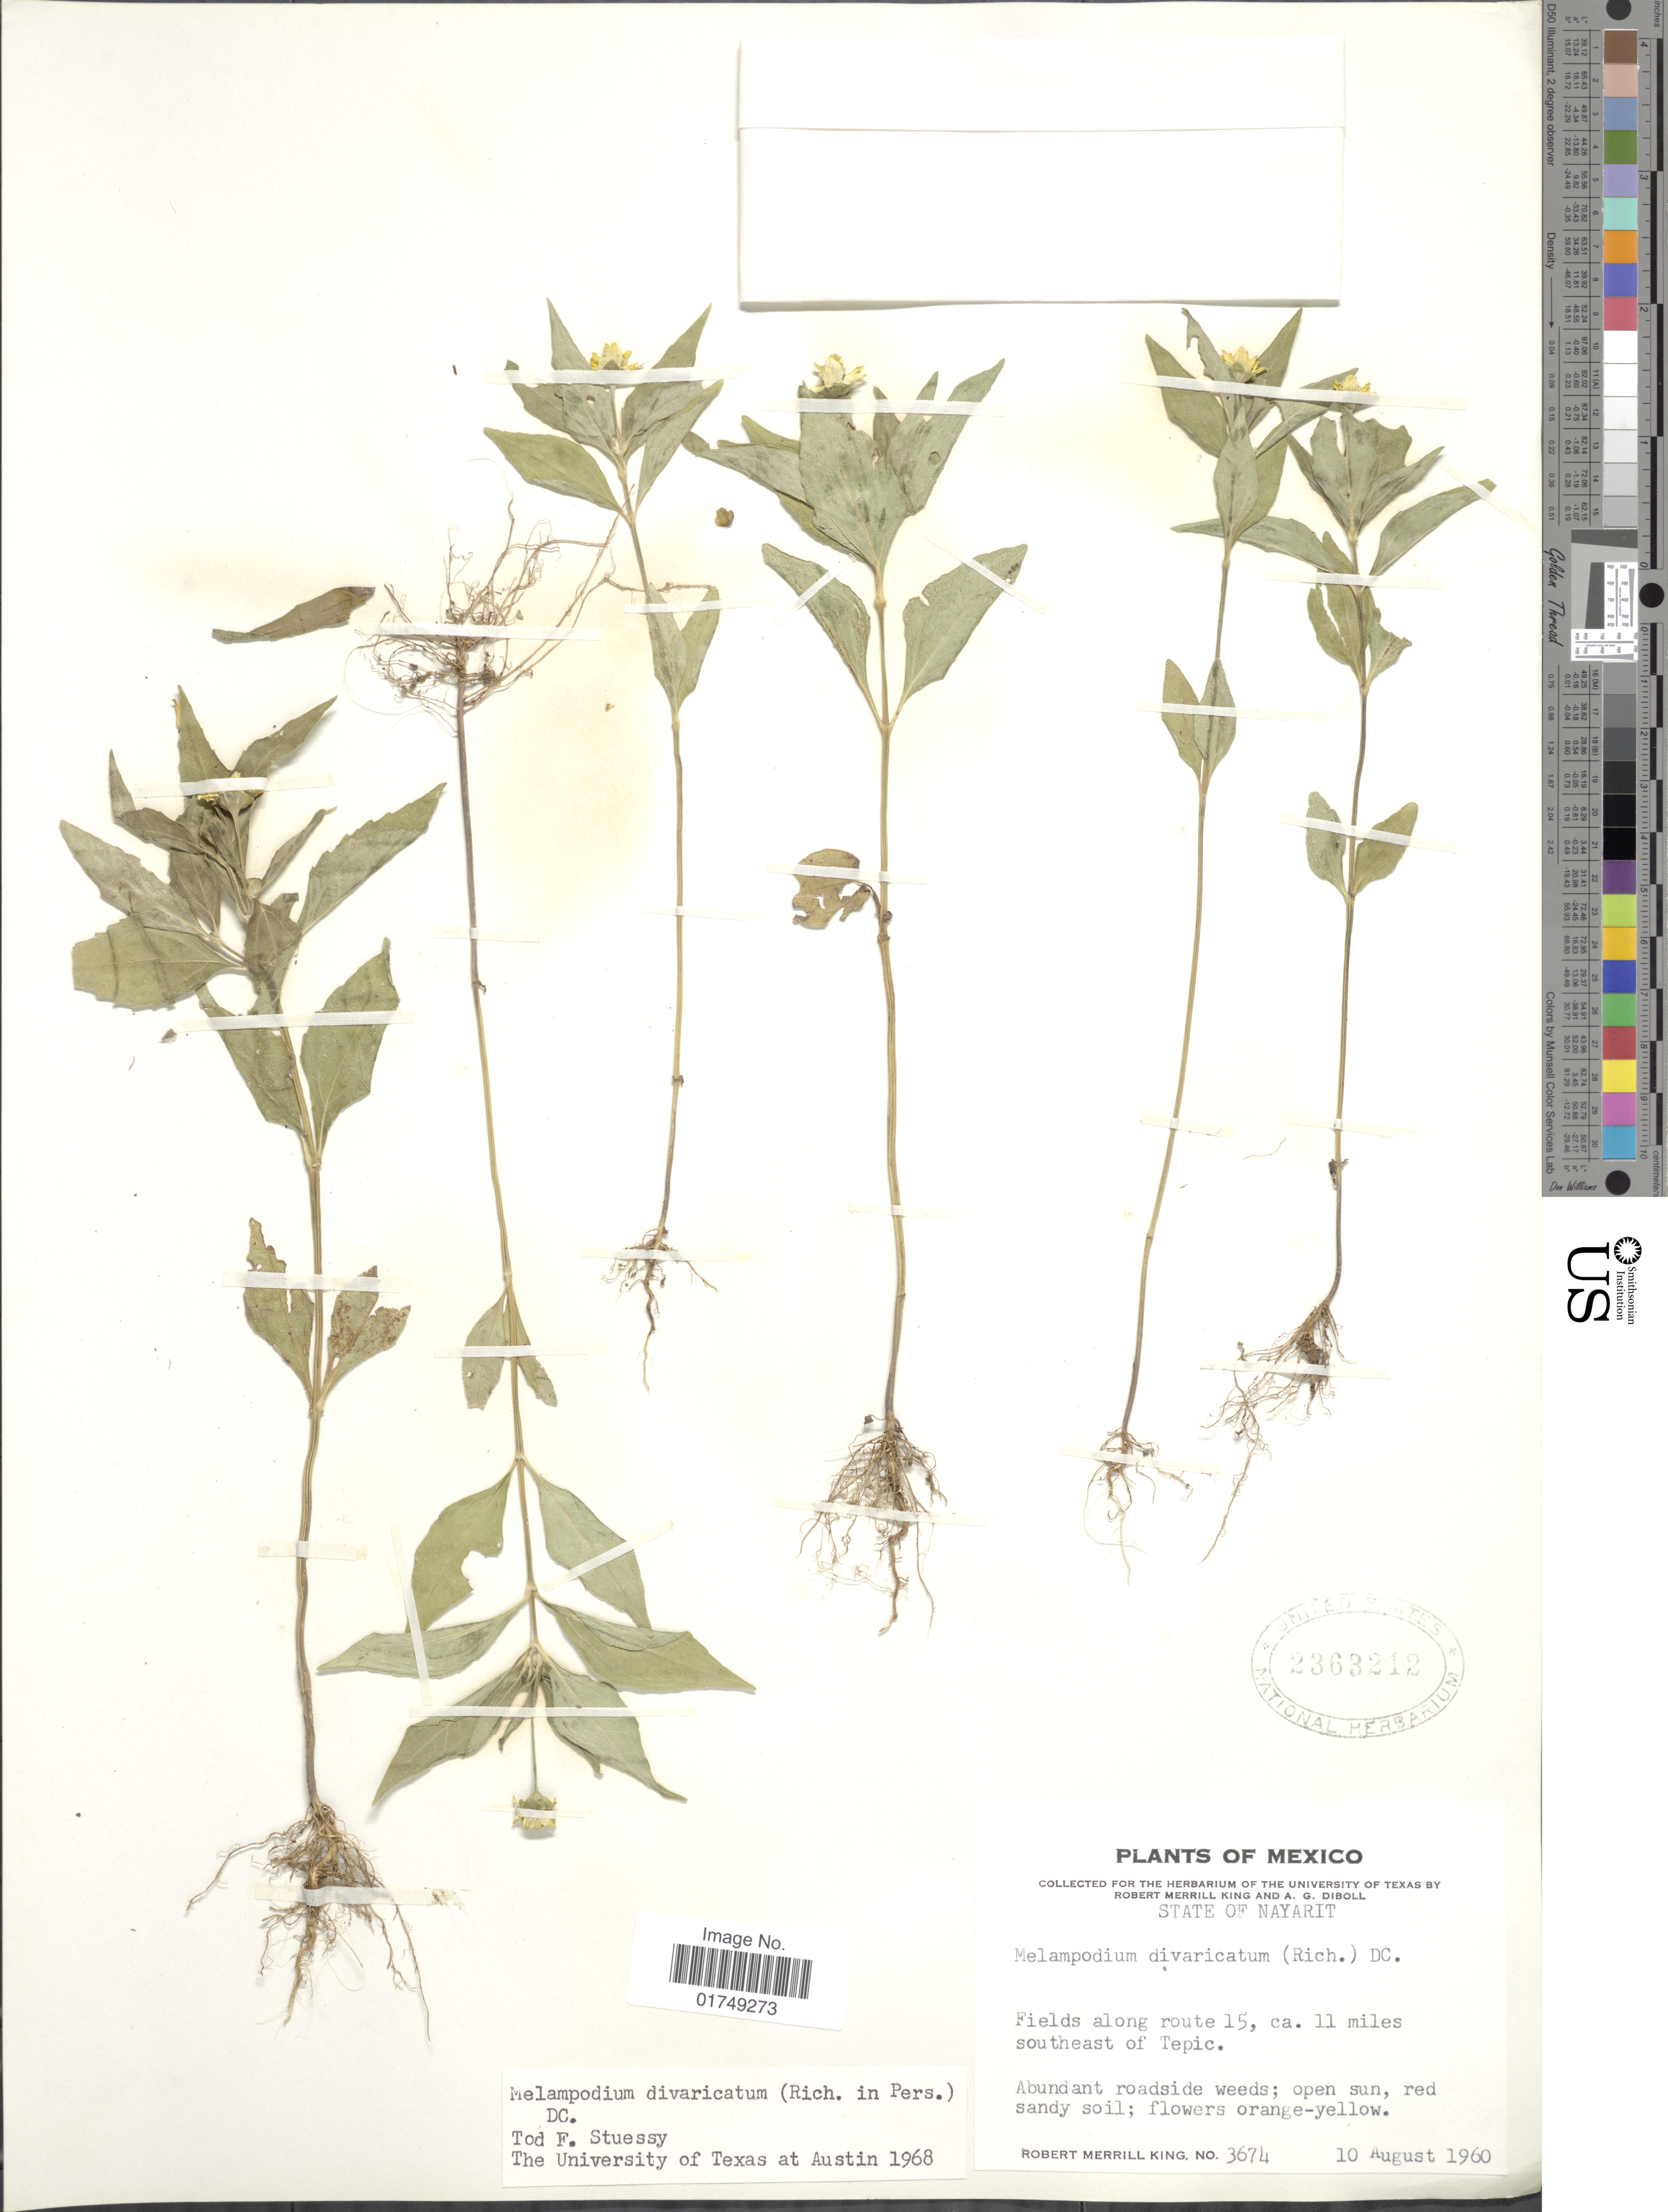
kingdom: Plantae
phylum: Tracheophyta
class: Magnoliopsida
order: Asterales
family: Asteraceae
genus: Melampodium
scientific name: Melampodium divaricatum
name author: (Rich.) DC.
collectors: R. M. King & A. Diboll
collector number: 3674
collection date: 1960-08-10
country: Mexico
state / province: Nayarit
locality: Fields along route 15, ca 11 miles southeast of Tepic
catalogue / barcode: US 2363212